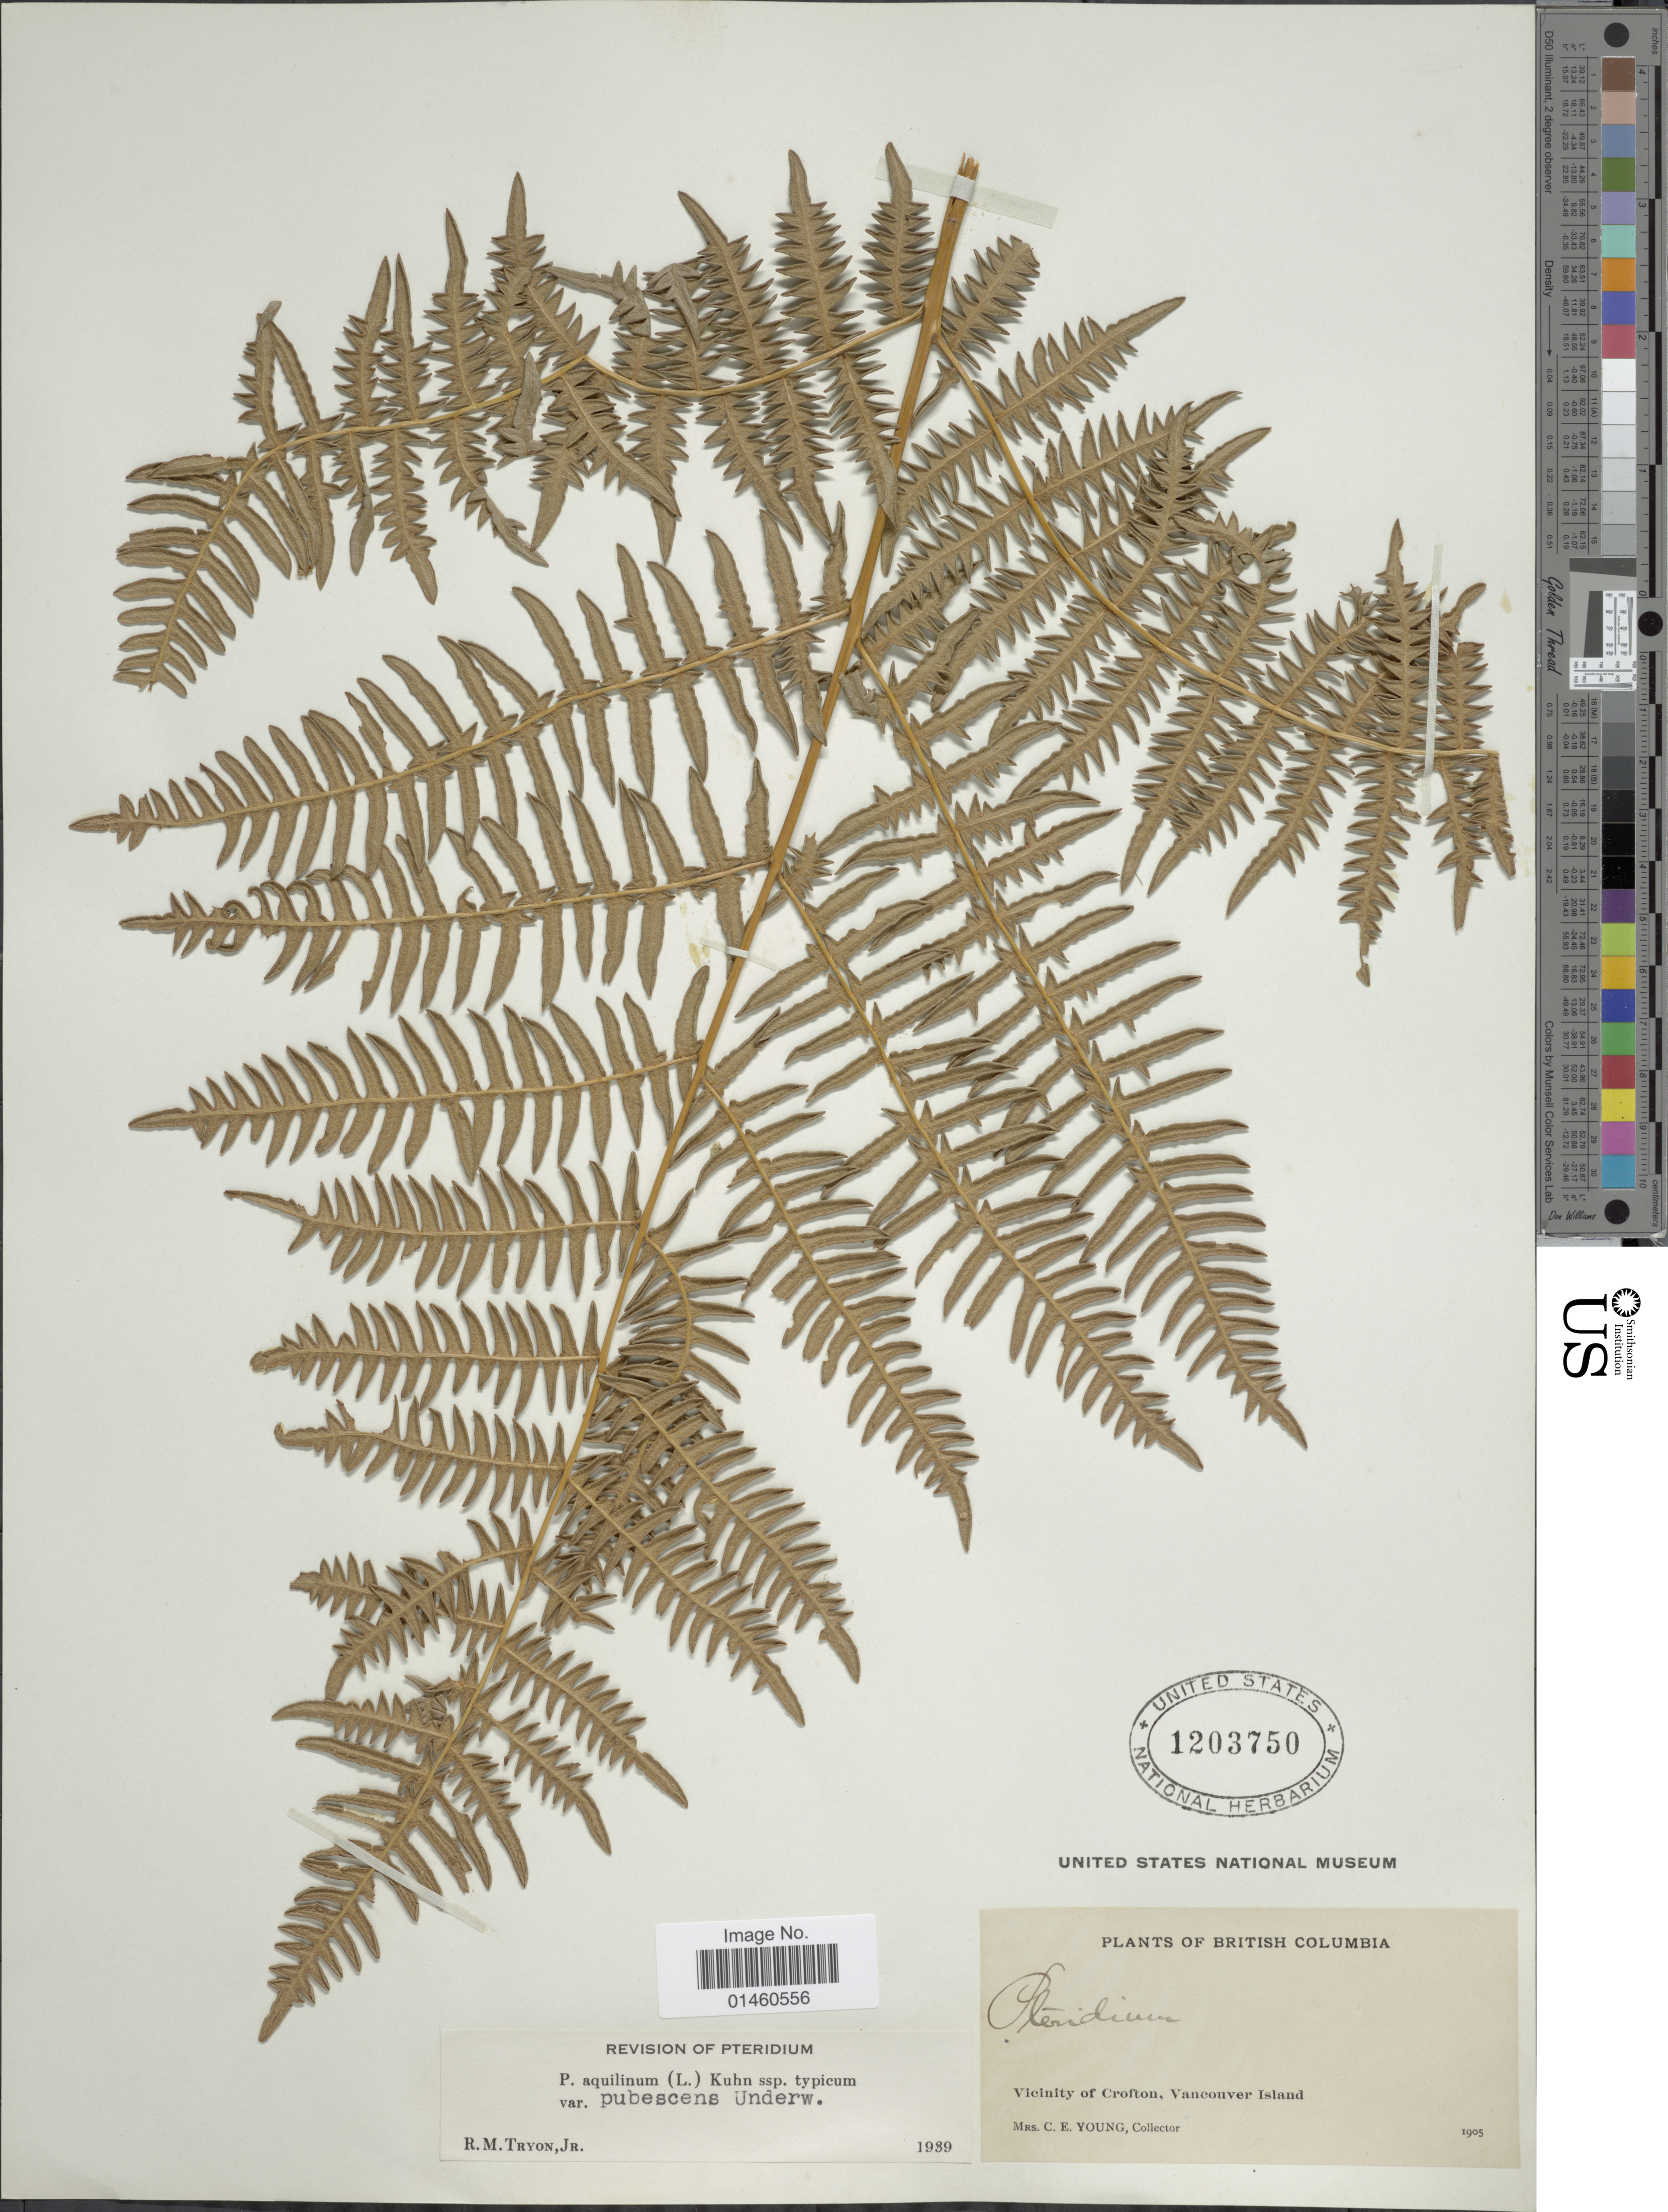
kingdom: Plantae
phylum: Tracheophyta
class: Polypodiopsida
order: Polypodiales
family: Dennstaedtiaceae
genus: Pteridium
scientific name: Pteridium pubescens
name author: (Underw.) Christenh.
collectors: C. Young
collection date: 1905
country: Canada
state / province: British Columbia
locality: Vicinity of Crofton, Vancouver Island.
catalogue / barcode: US 1203750